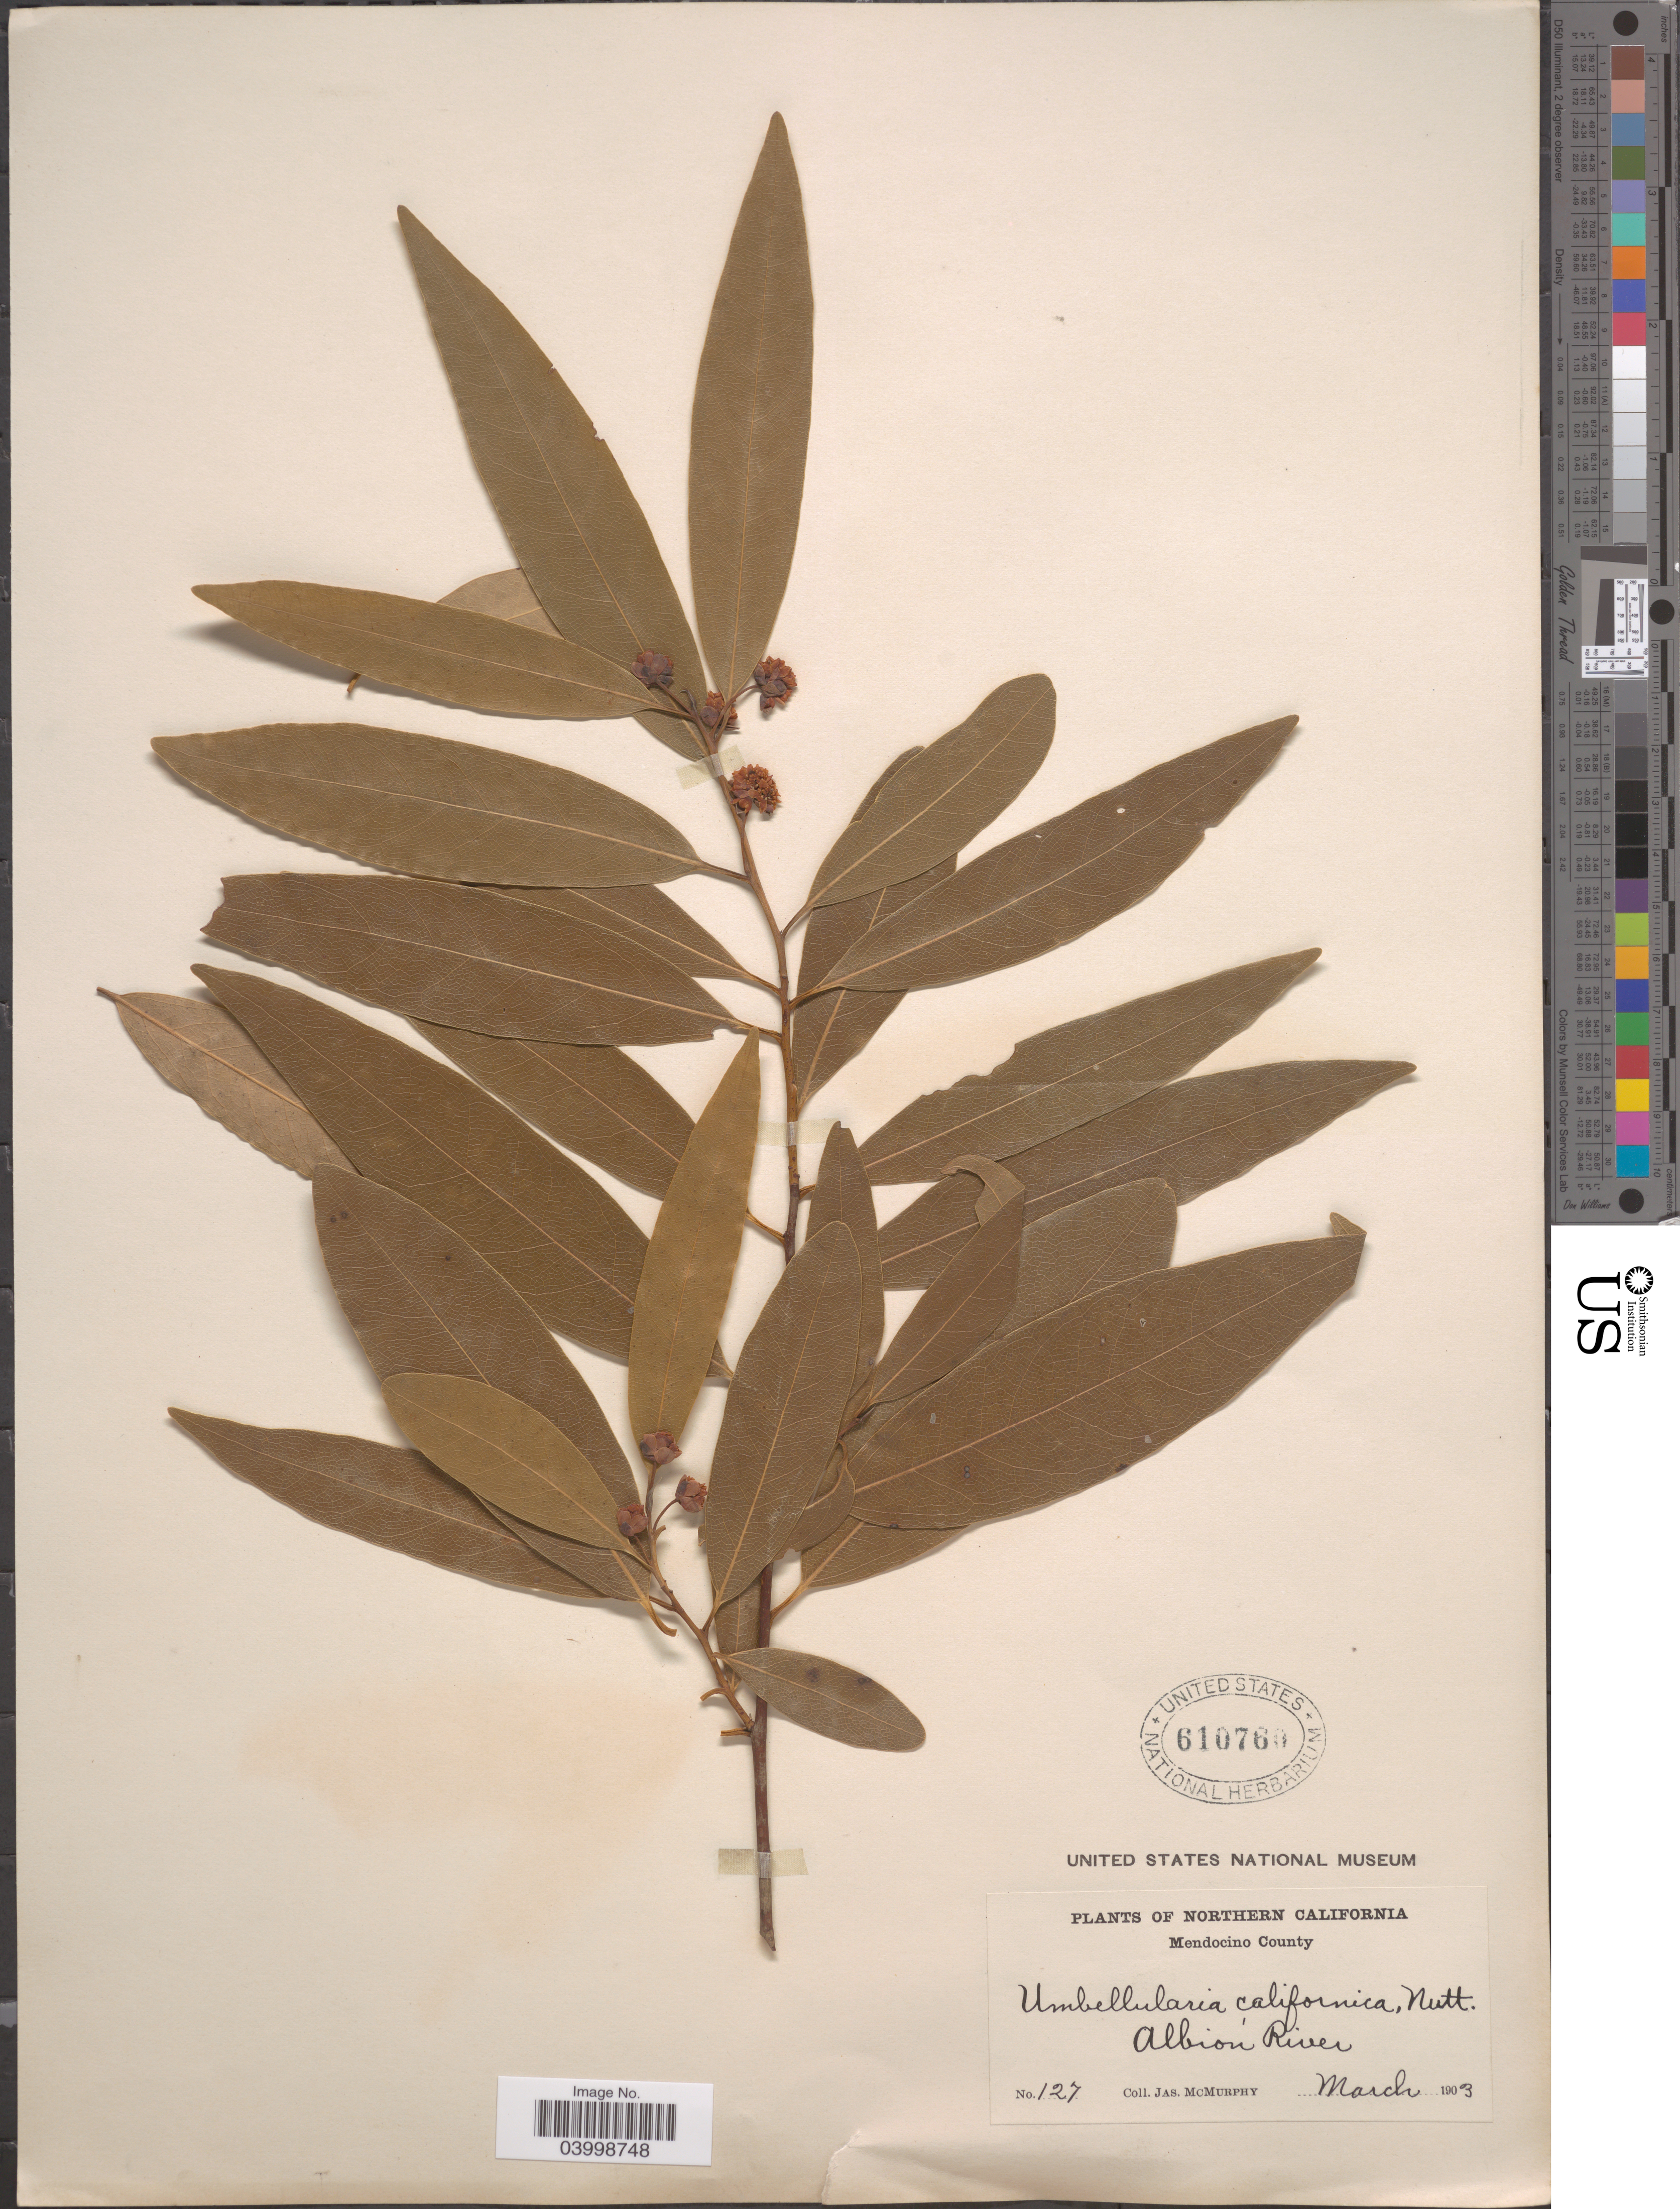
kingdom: Plantae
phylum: Tracheophyta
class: Magnoliopsida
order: Laurales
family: Lauraceae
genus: Umbellularia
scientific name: Umbellularia californica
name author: (Hook. & Arn.) Nutt.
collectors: J. McMurphy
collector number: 127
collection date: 1903-03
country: United States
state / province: California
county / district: Mendocino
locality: Northern California. Mendocino County. Albion River.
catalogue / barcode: US 610760